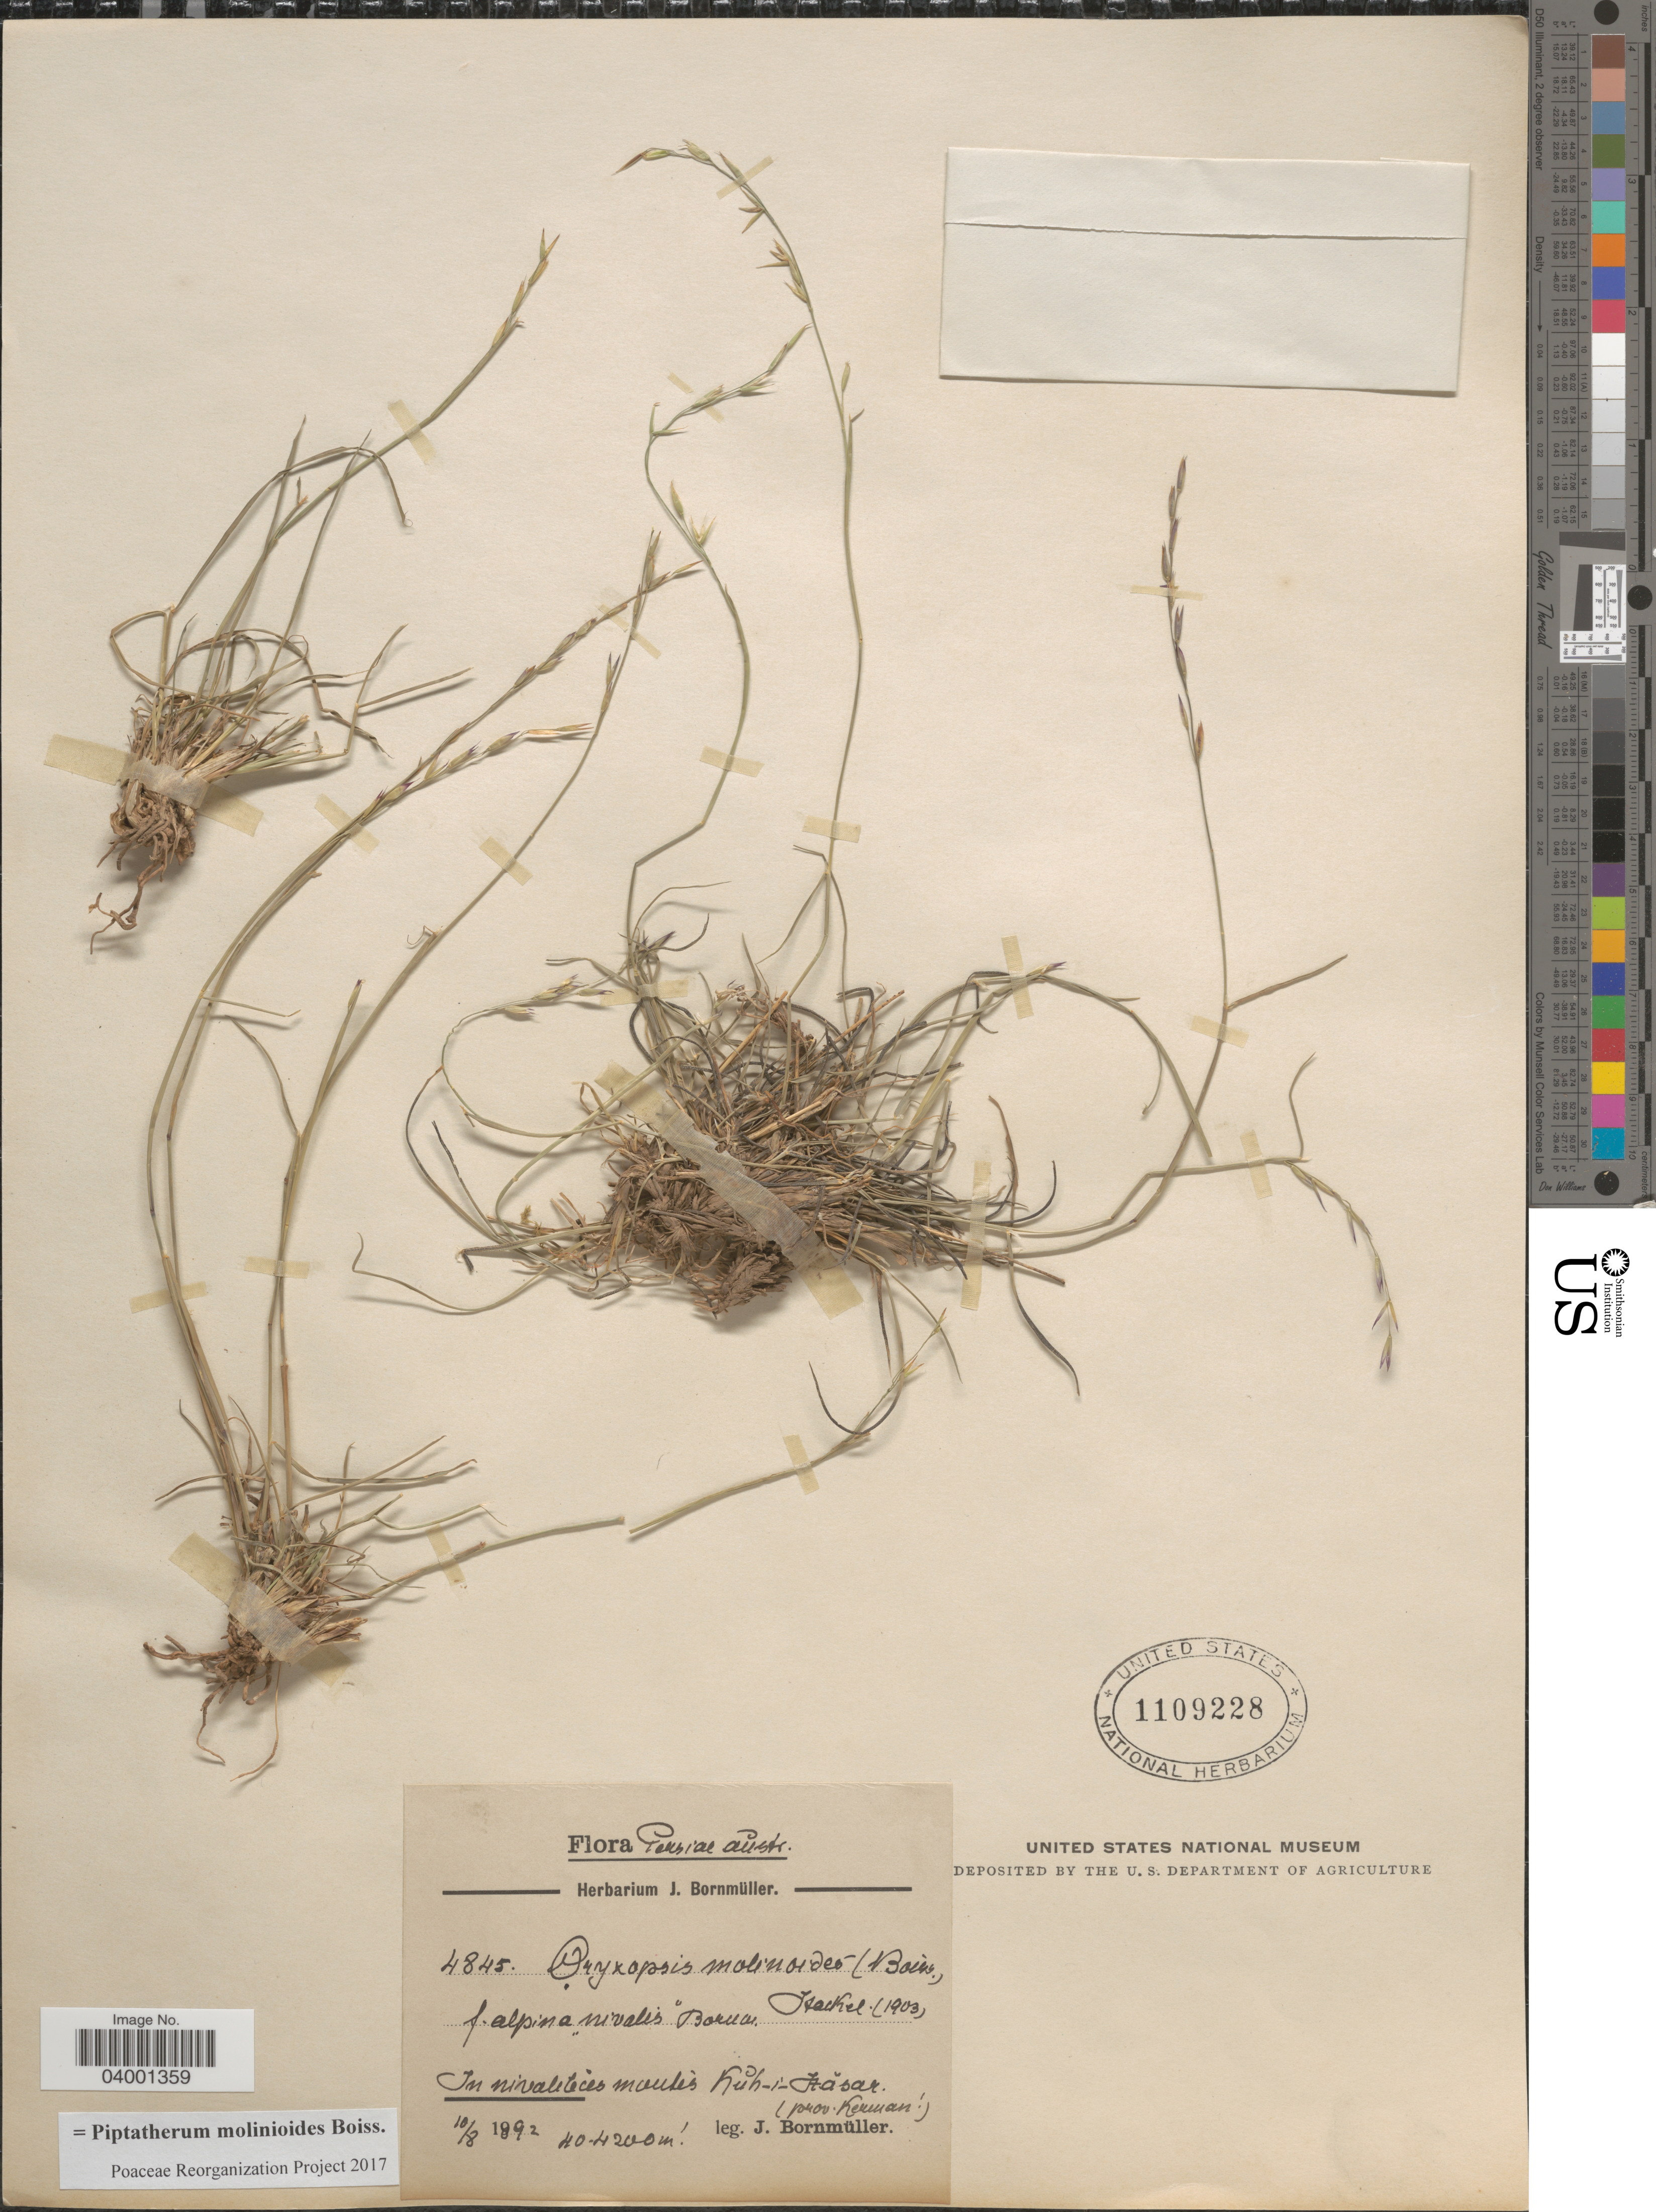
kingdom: Plantae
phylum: Tracheophyta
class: Liliopsida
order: Poales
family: Poaceae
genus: Piptatherum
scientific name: Piptatherum molinioides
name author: Boiss.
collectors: J. Bornmüller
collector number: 4845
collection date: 1892-08-10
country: Iran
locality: Persiae aůstr. In nivalebiles montés Kůh-i-Hăsar. (prov. Kerman).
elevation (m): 4000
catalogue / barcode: US 1109228